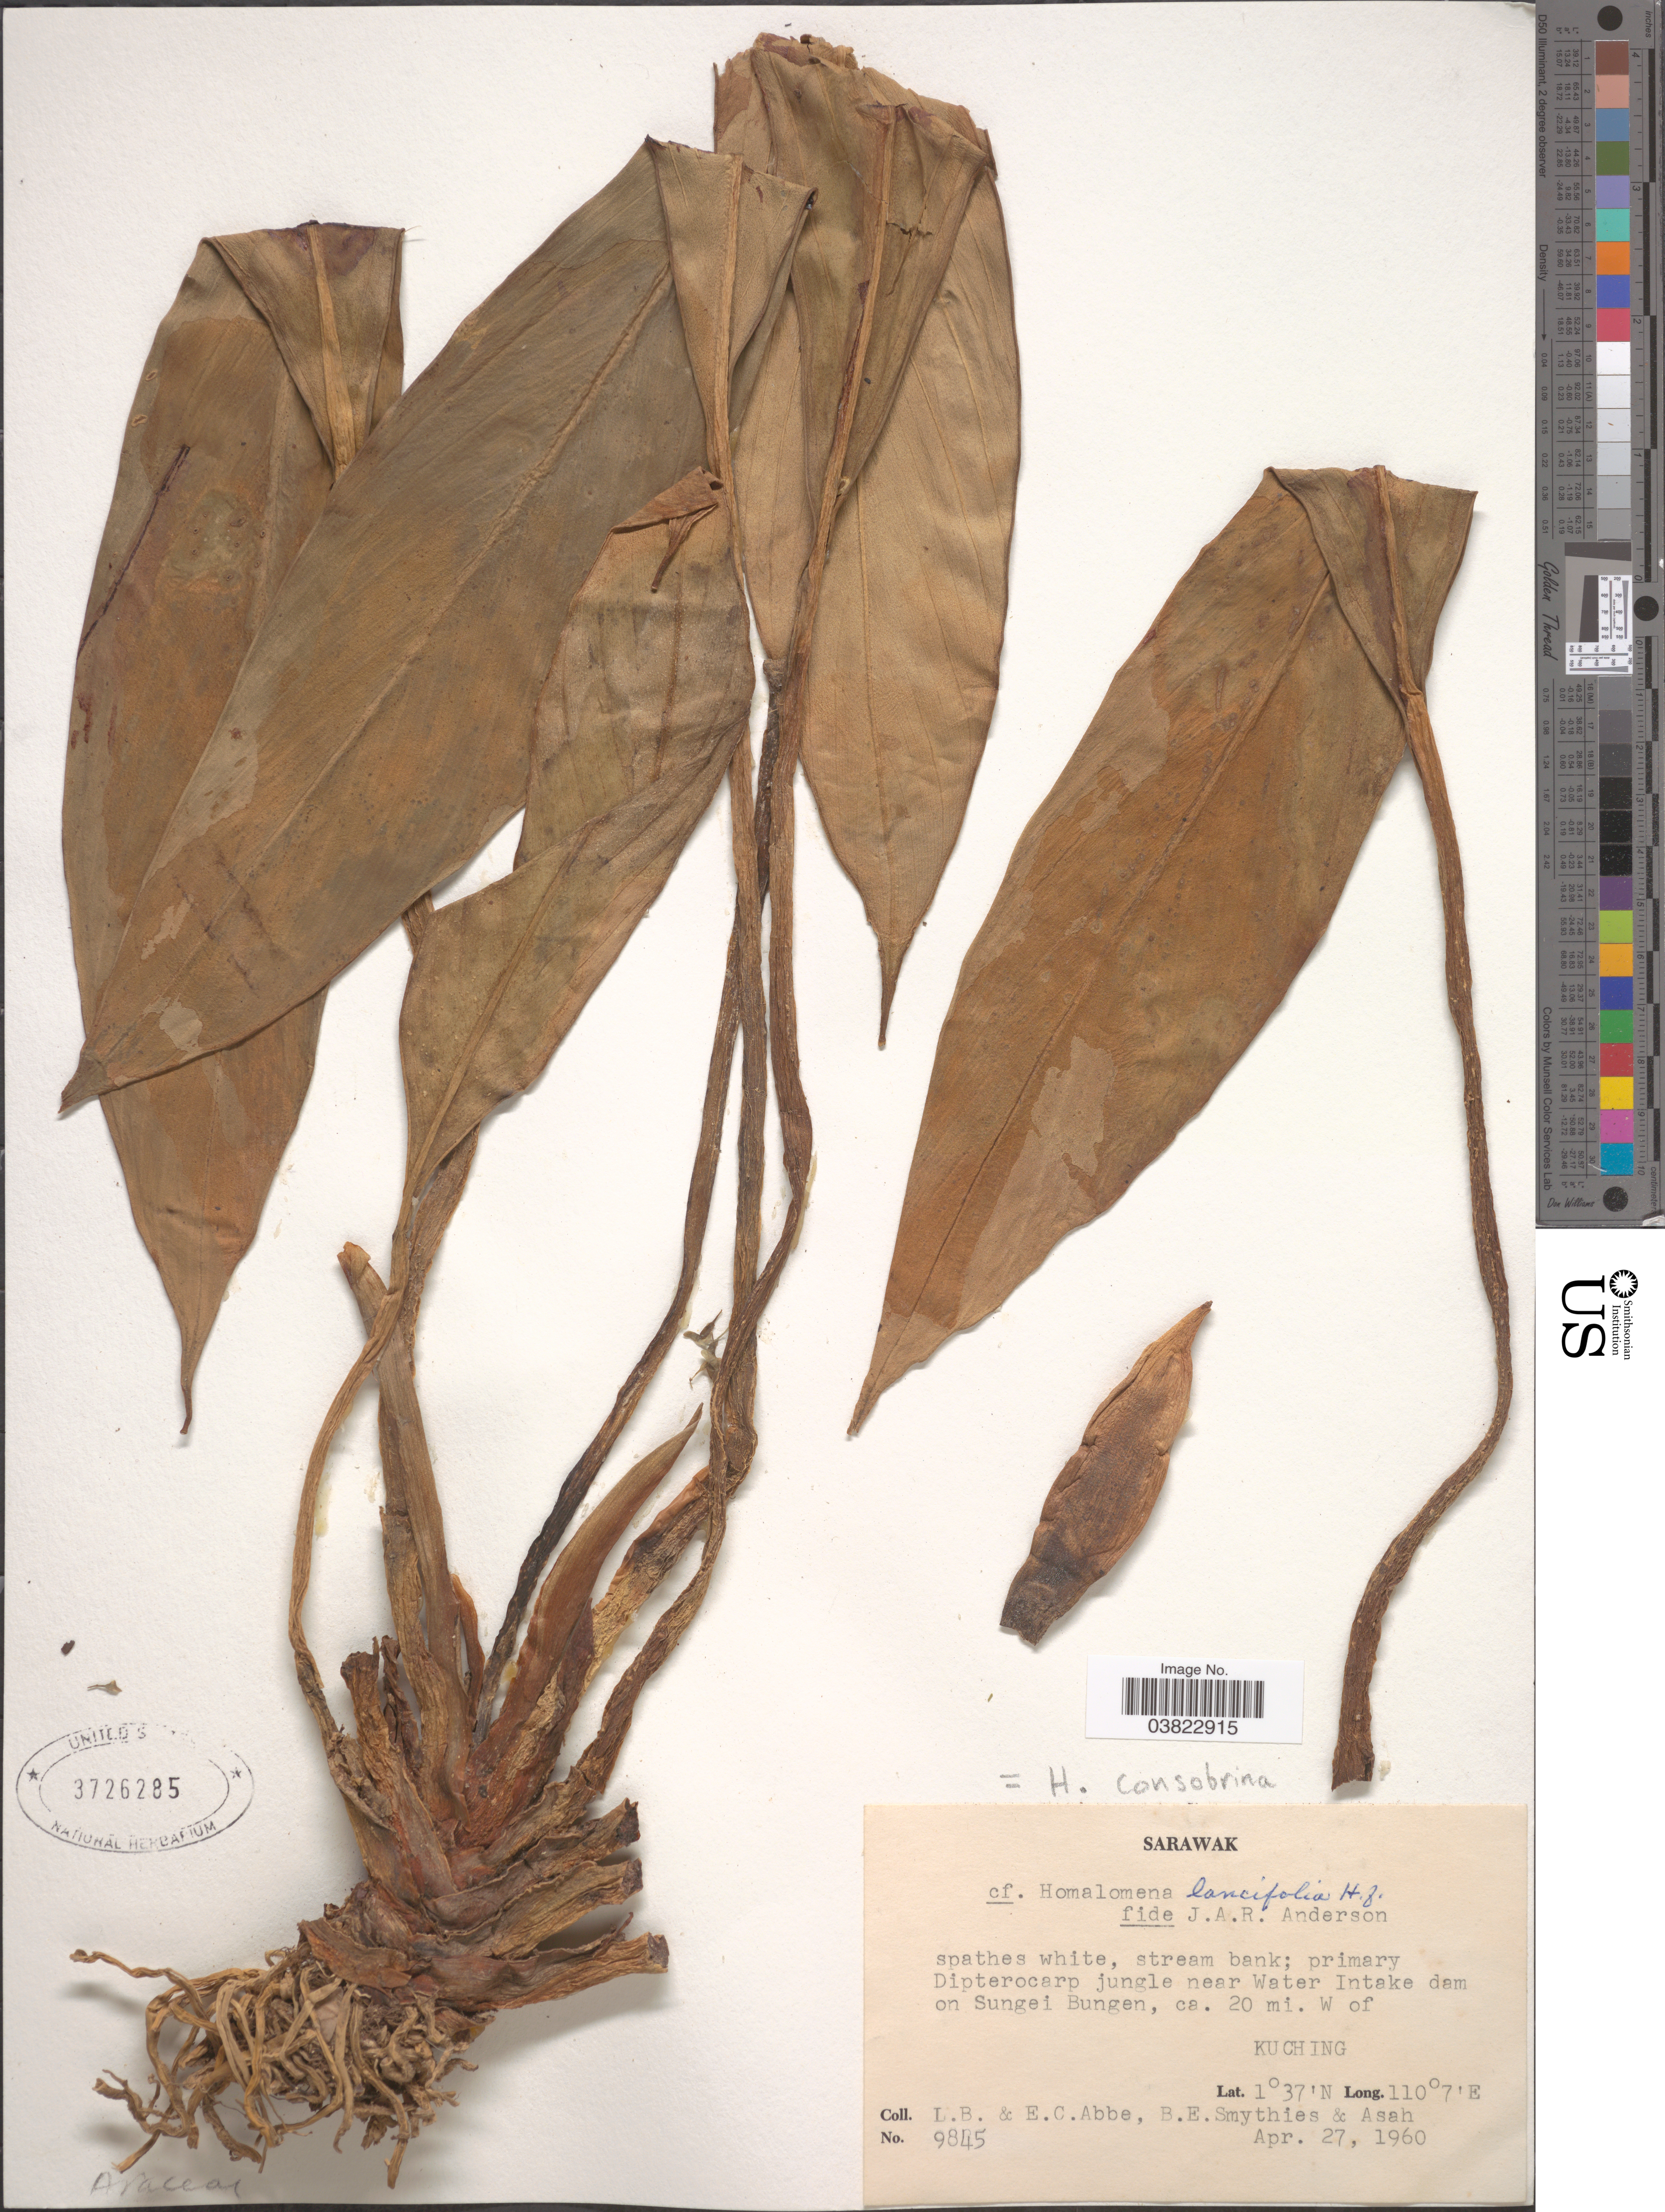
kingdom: Plantae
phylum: Tracheophyta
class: Liliopsida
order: Alismatales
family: Araceae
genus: Homalomena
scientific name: Homalomena lancifolia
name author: Hook. f.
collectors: L. B. Abbe, E. C. Abbe, B.E. Smythies & Asah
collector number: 9845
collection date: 1960-04-27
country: Malaysia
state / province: Sarawak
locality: Primary Dipterocarp jungle near Water Intake dam on Sungei Bungen, ca. 20 mi. W of Kuching.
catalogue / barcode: US 3726285